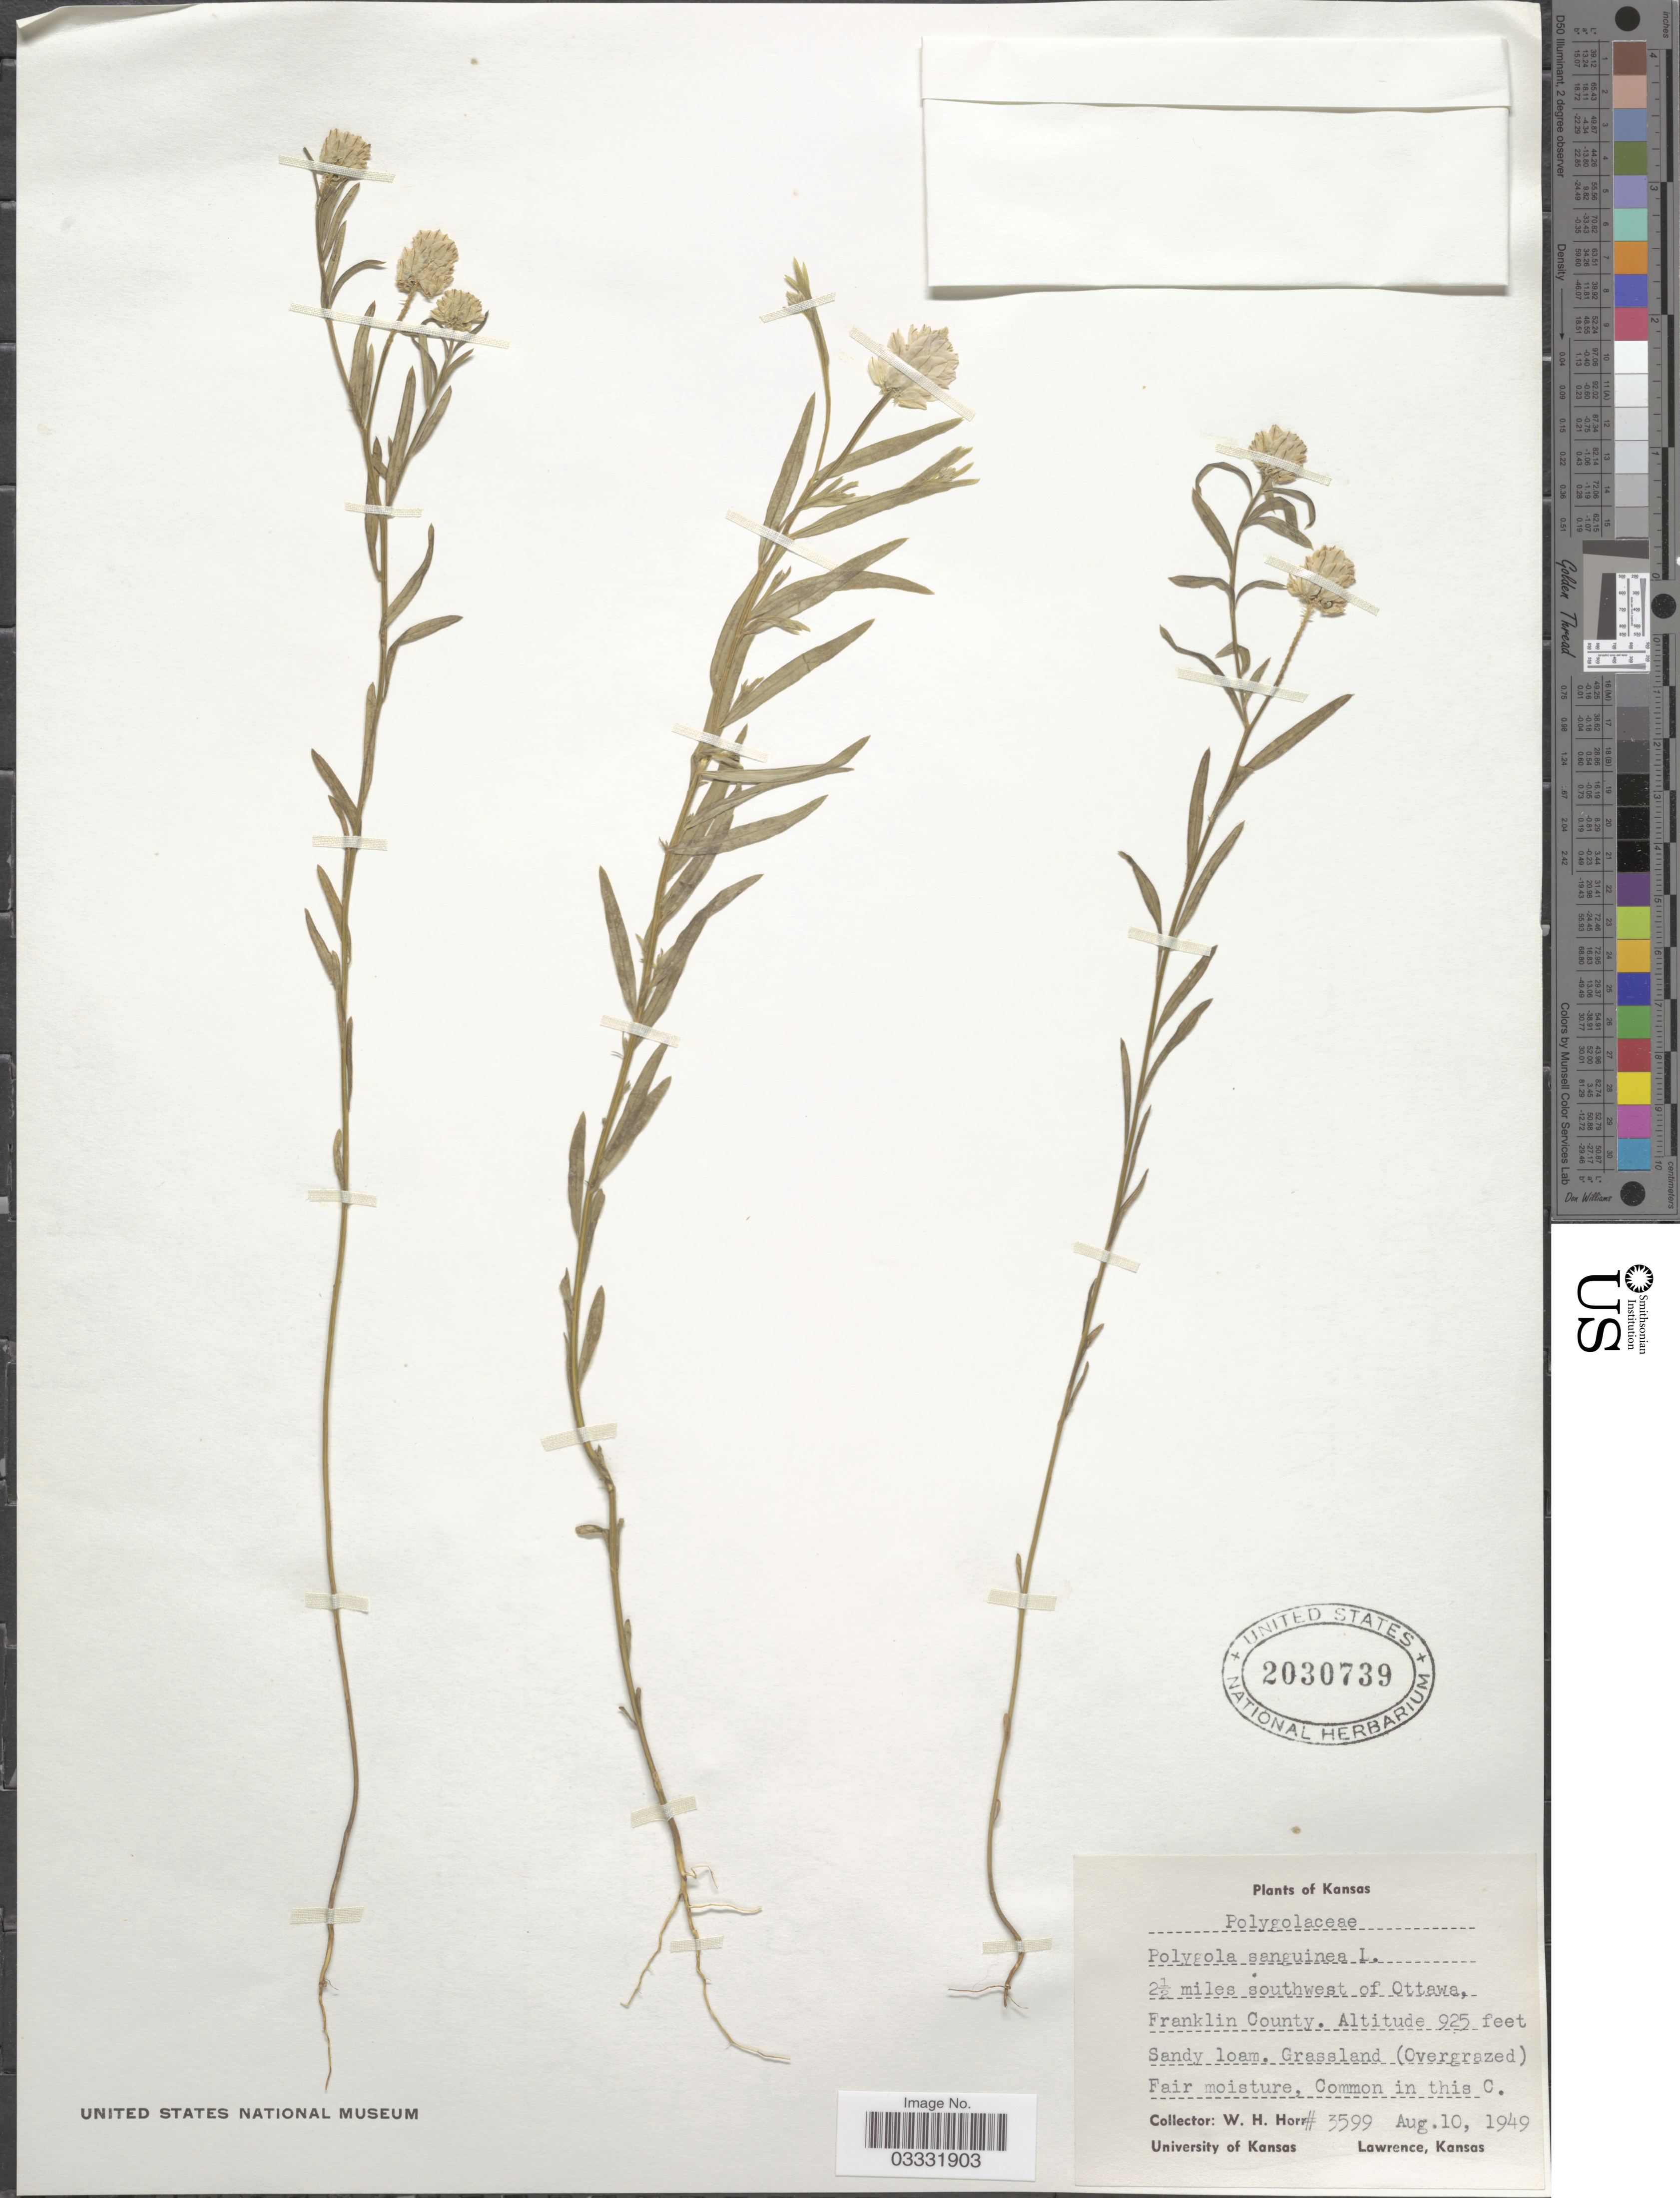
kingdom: Plantae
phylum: Tracheophyta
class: Magnoliopsida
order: Fabales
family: Polygalaceae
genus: Polygala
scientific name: Polygala sanguinea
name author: L.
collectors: W. H. Horr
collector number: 3599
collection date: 1949-08-10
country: United States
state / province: Kansas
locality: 2½ miles southwest of Ottawa. Franklin County.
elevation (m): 282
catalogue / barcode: US 2030739